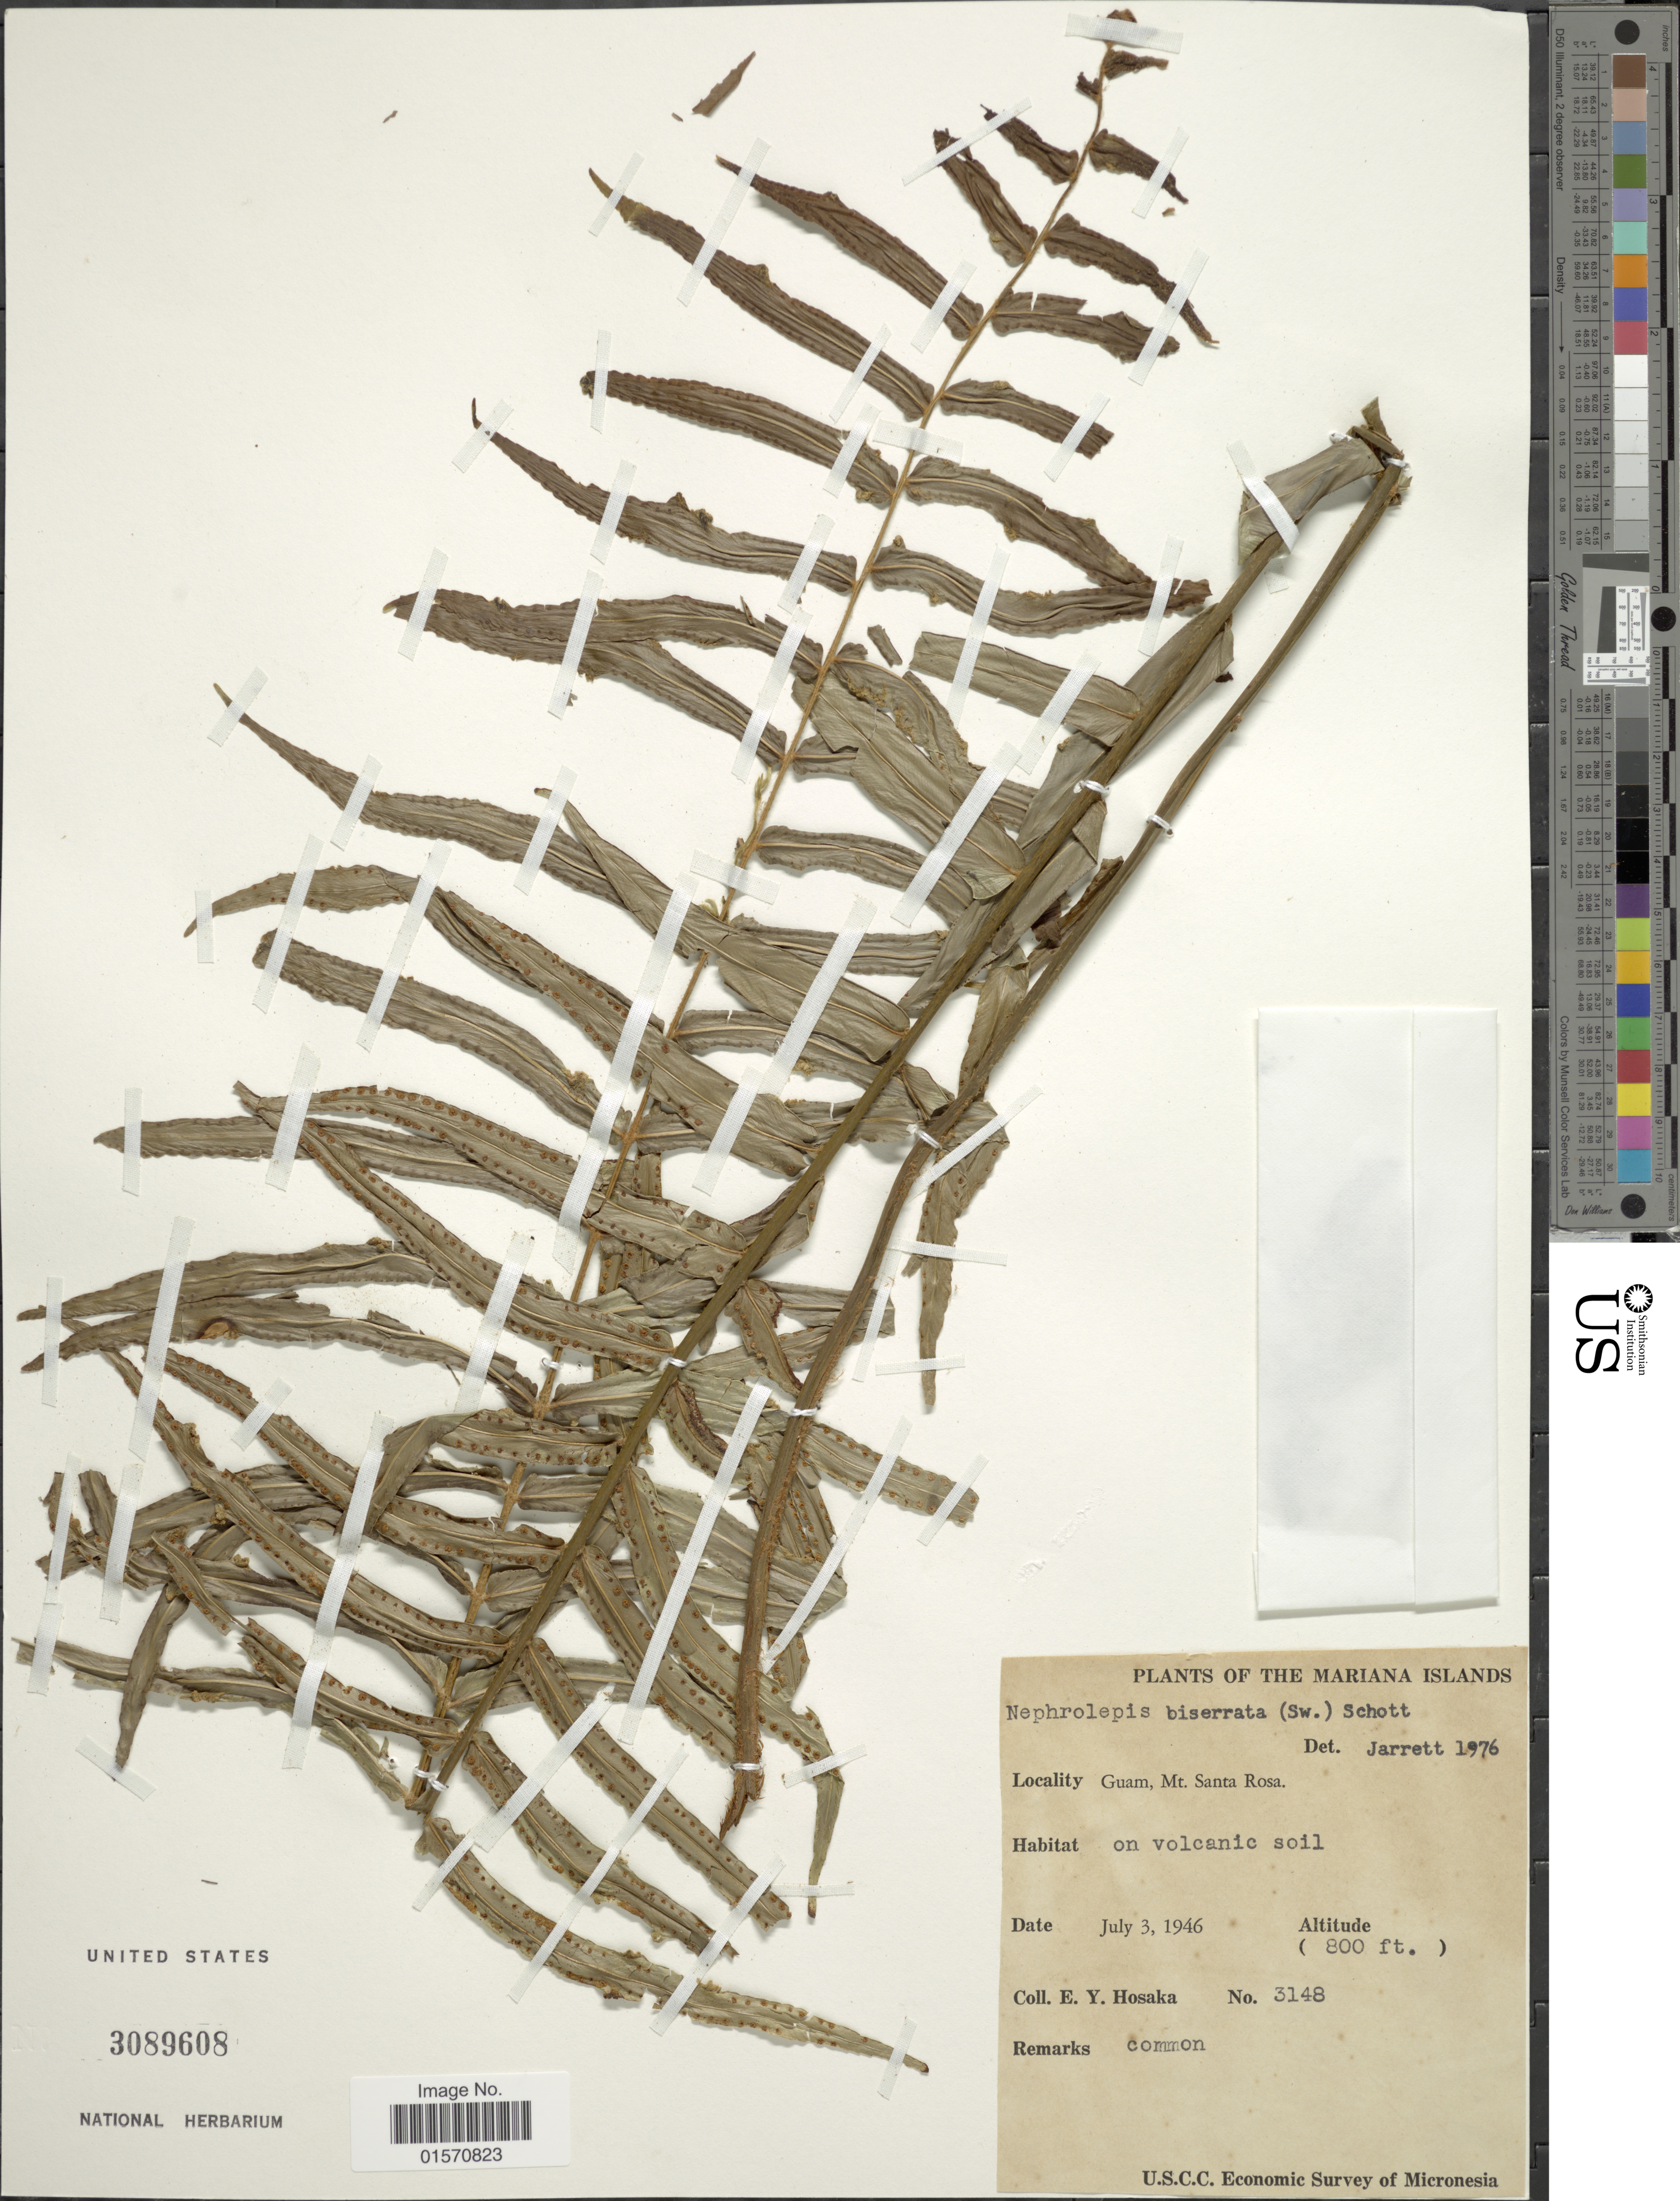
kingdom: Plantae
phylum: Tracheophyta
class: Polypodiopsida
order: Polypodiales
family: Nephrolepidaceae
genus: Nephrolepis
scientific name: Nephrolepis biserrata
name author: (Sw.) Schott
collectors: E. Y. Hosaka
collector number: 3148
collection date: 1946-07-03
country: Guam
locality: Mariana Islands. Mt. Santa Rosa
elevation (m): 244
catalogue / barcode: US 3089608